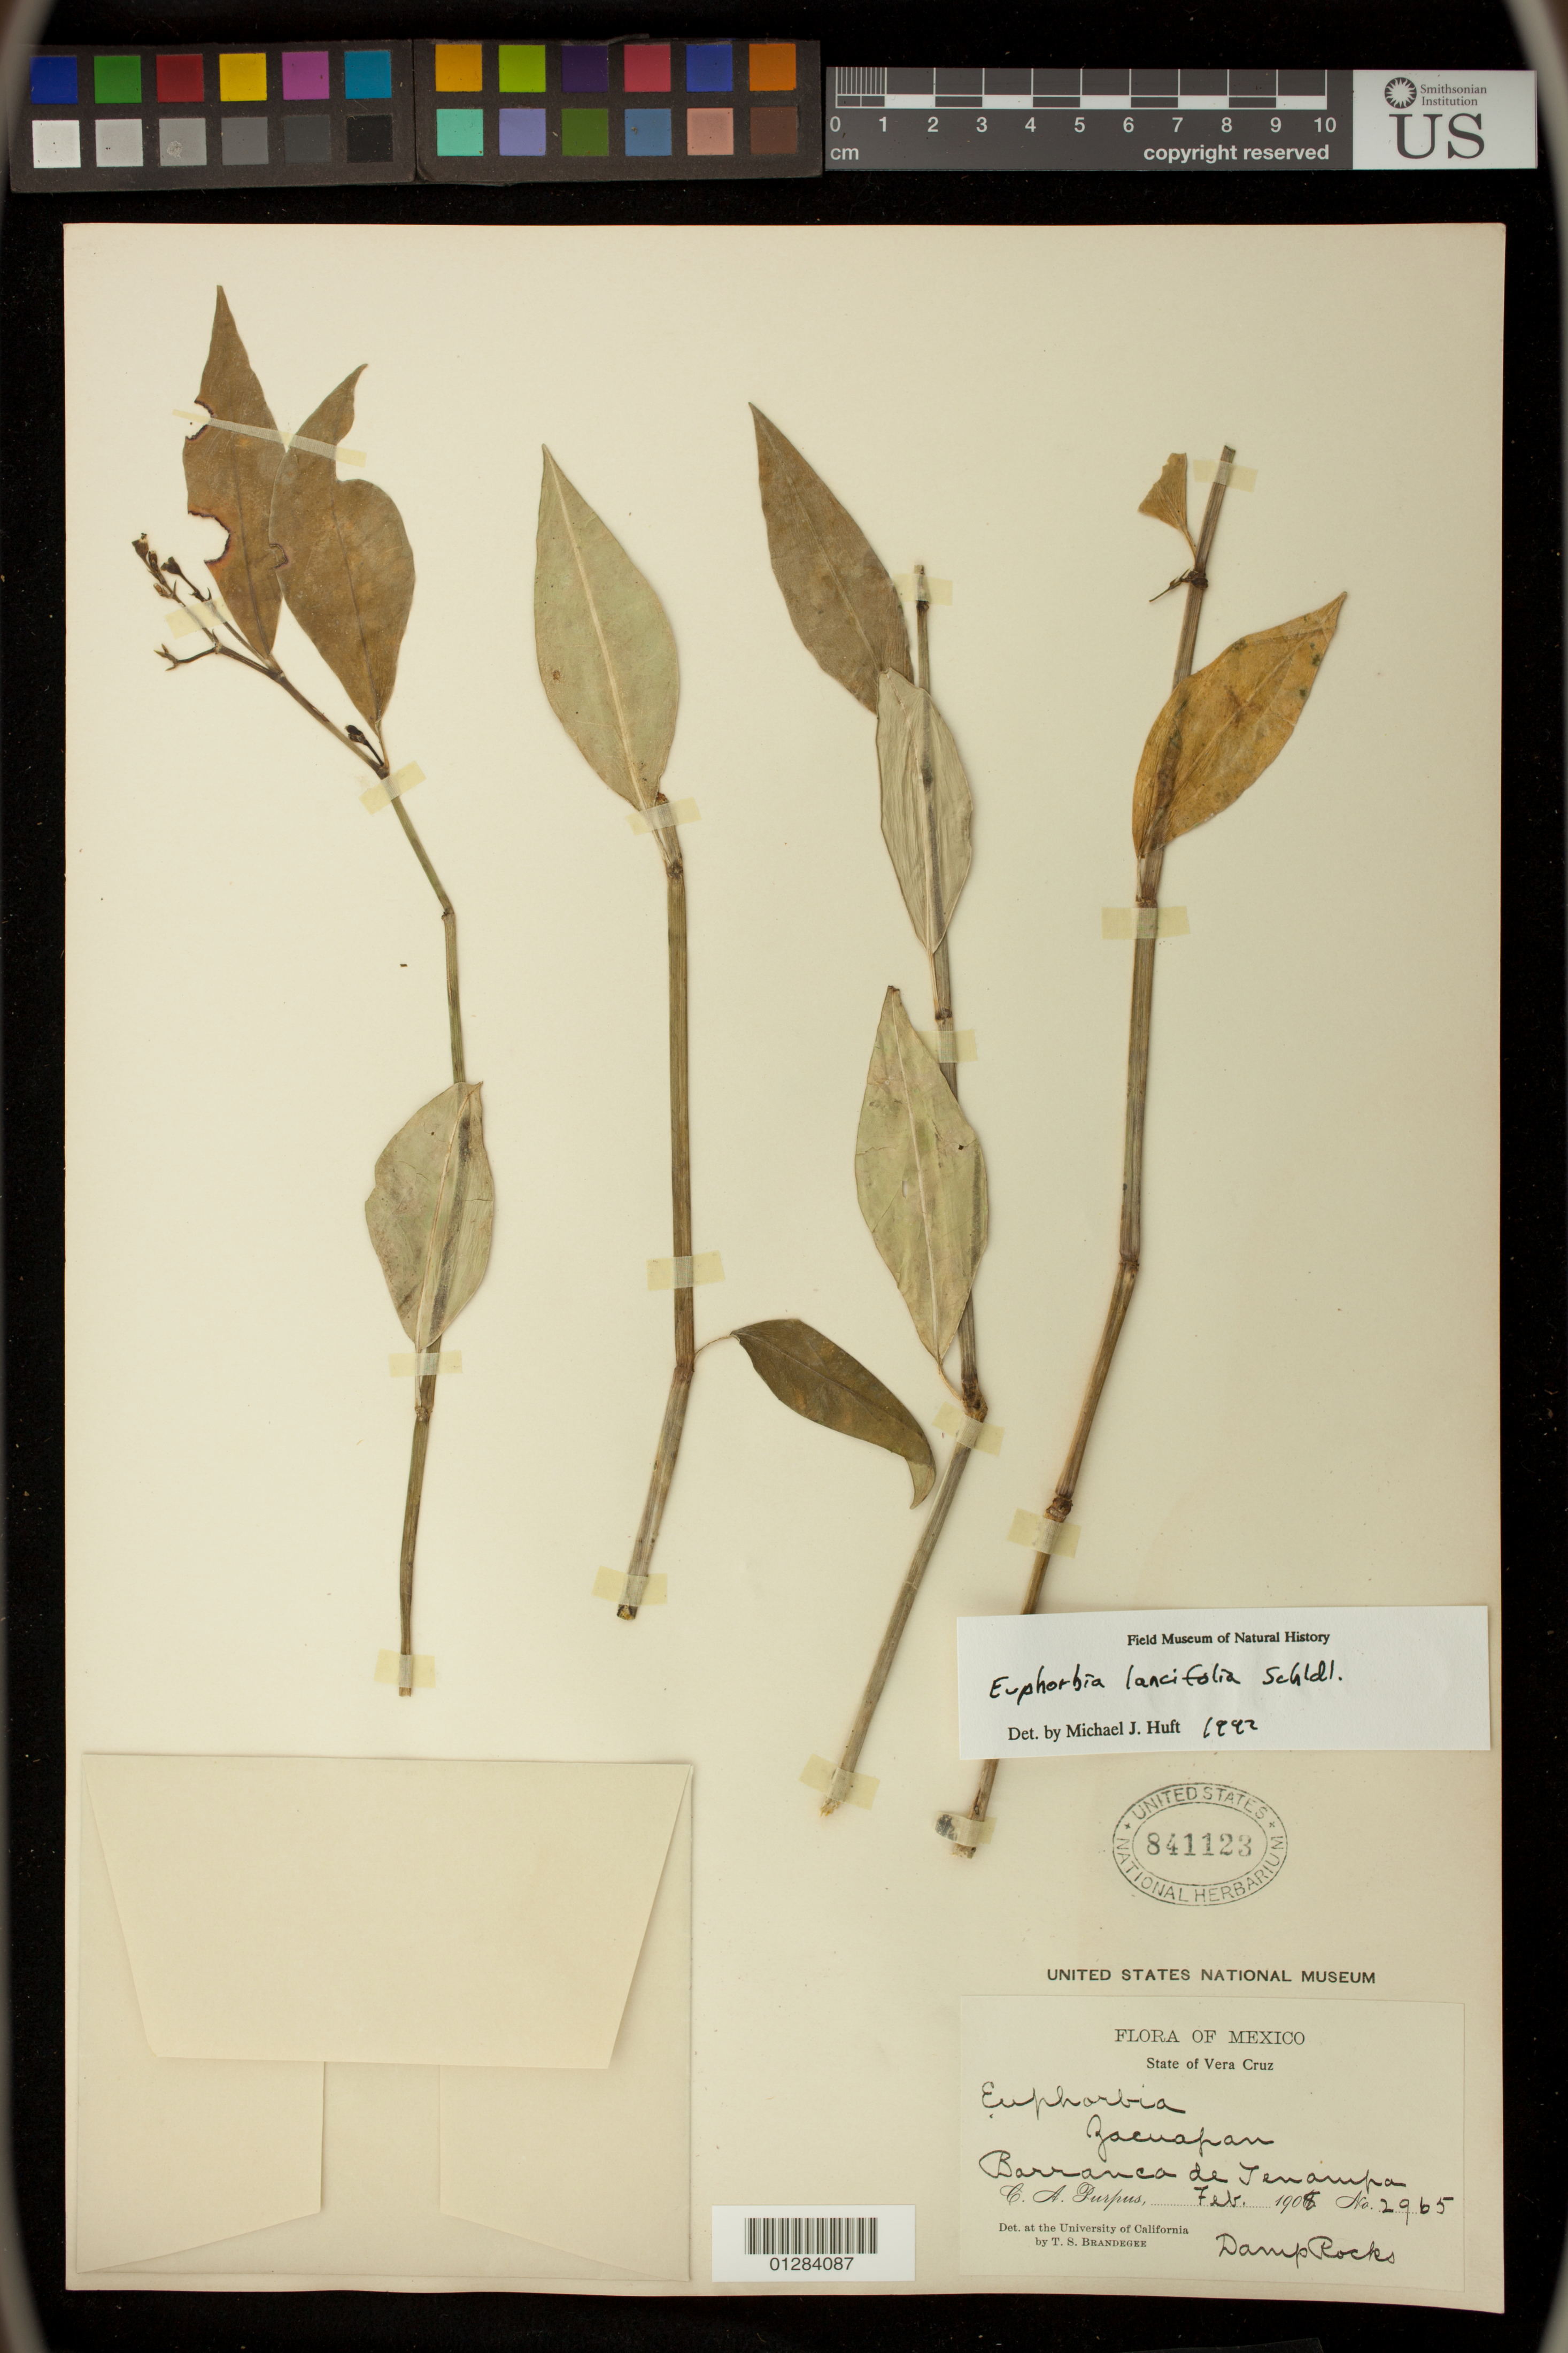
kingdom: Plantae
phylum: Tracheophyta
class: Magnoliopsida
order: Malpighiales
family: Euphorbiaceae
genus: Euphorbia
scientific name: Euphorbia lancifolia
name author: Schltdl.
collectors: C. A. Purpus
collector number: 2965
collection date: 1908-02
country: Mexico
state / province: Veracruz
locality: Zacuapan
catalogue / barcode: US 841123